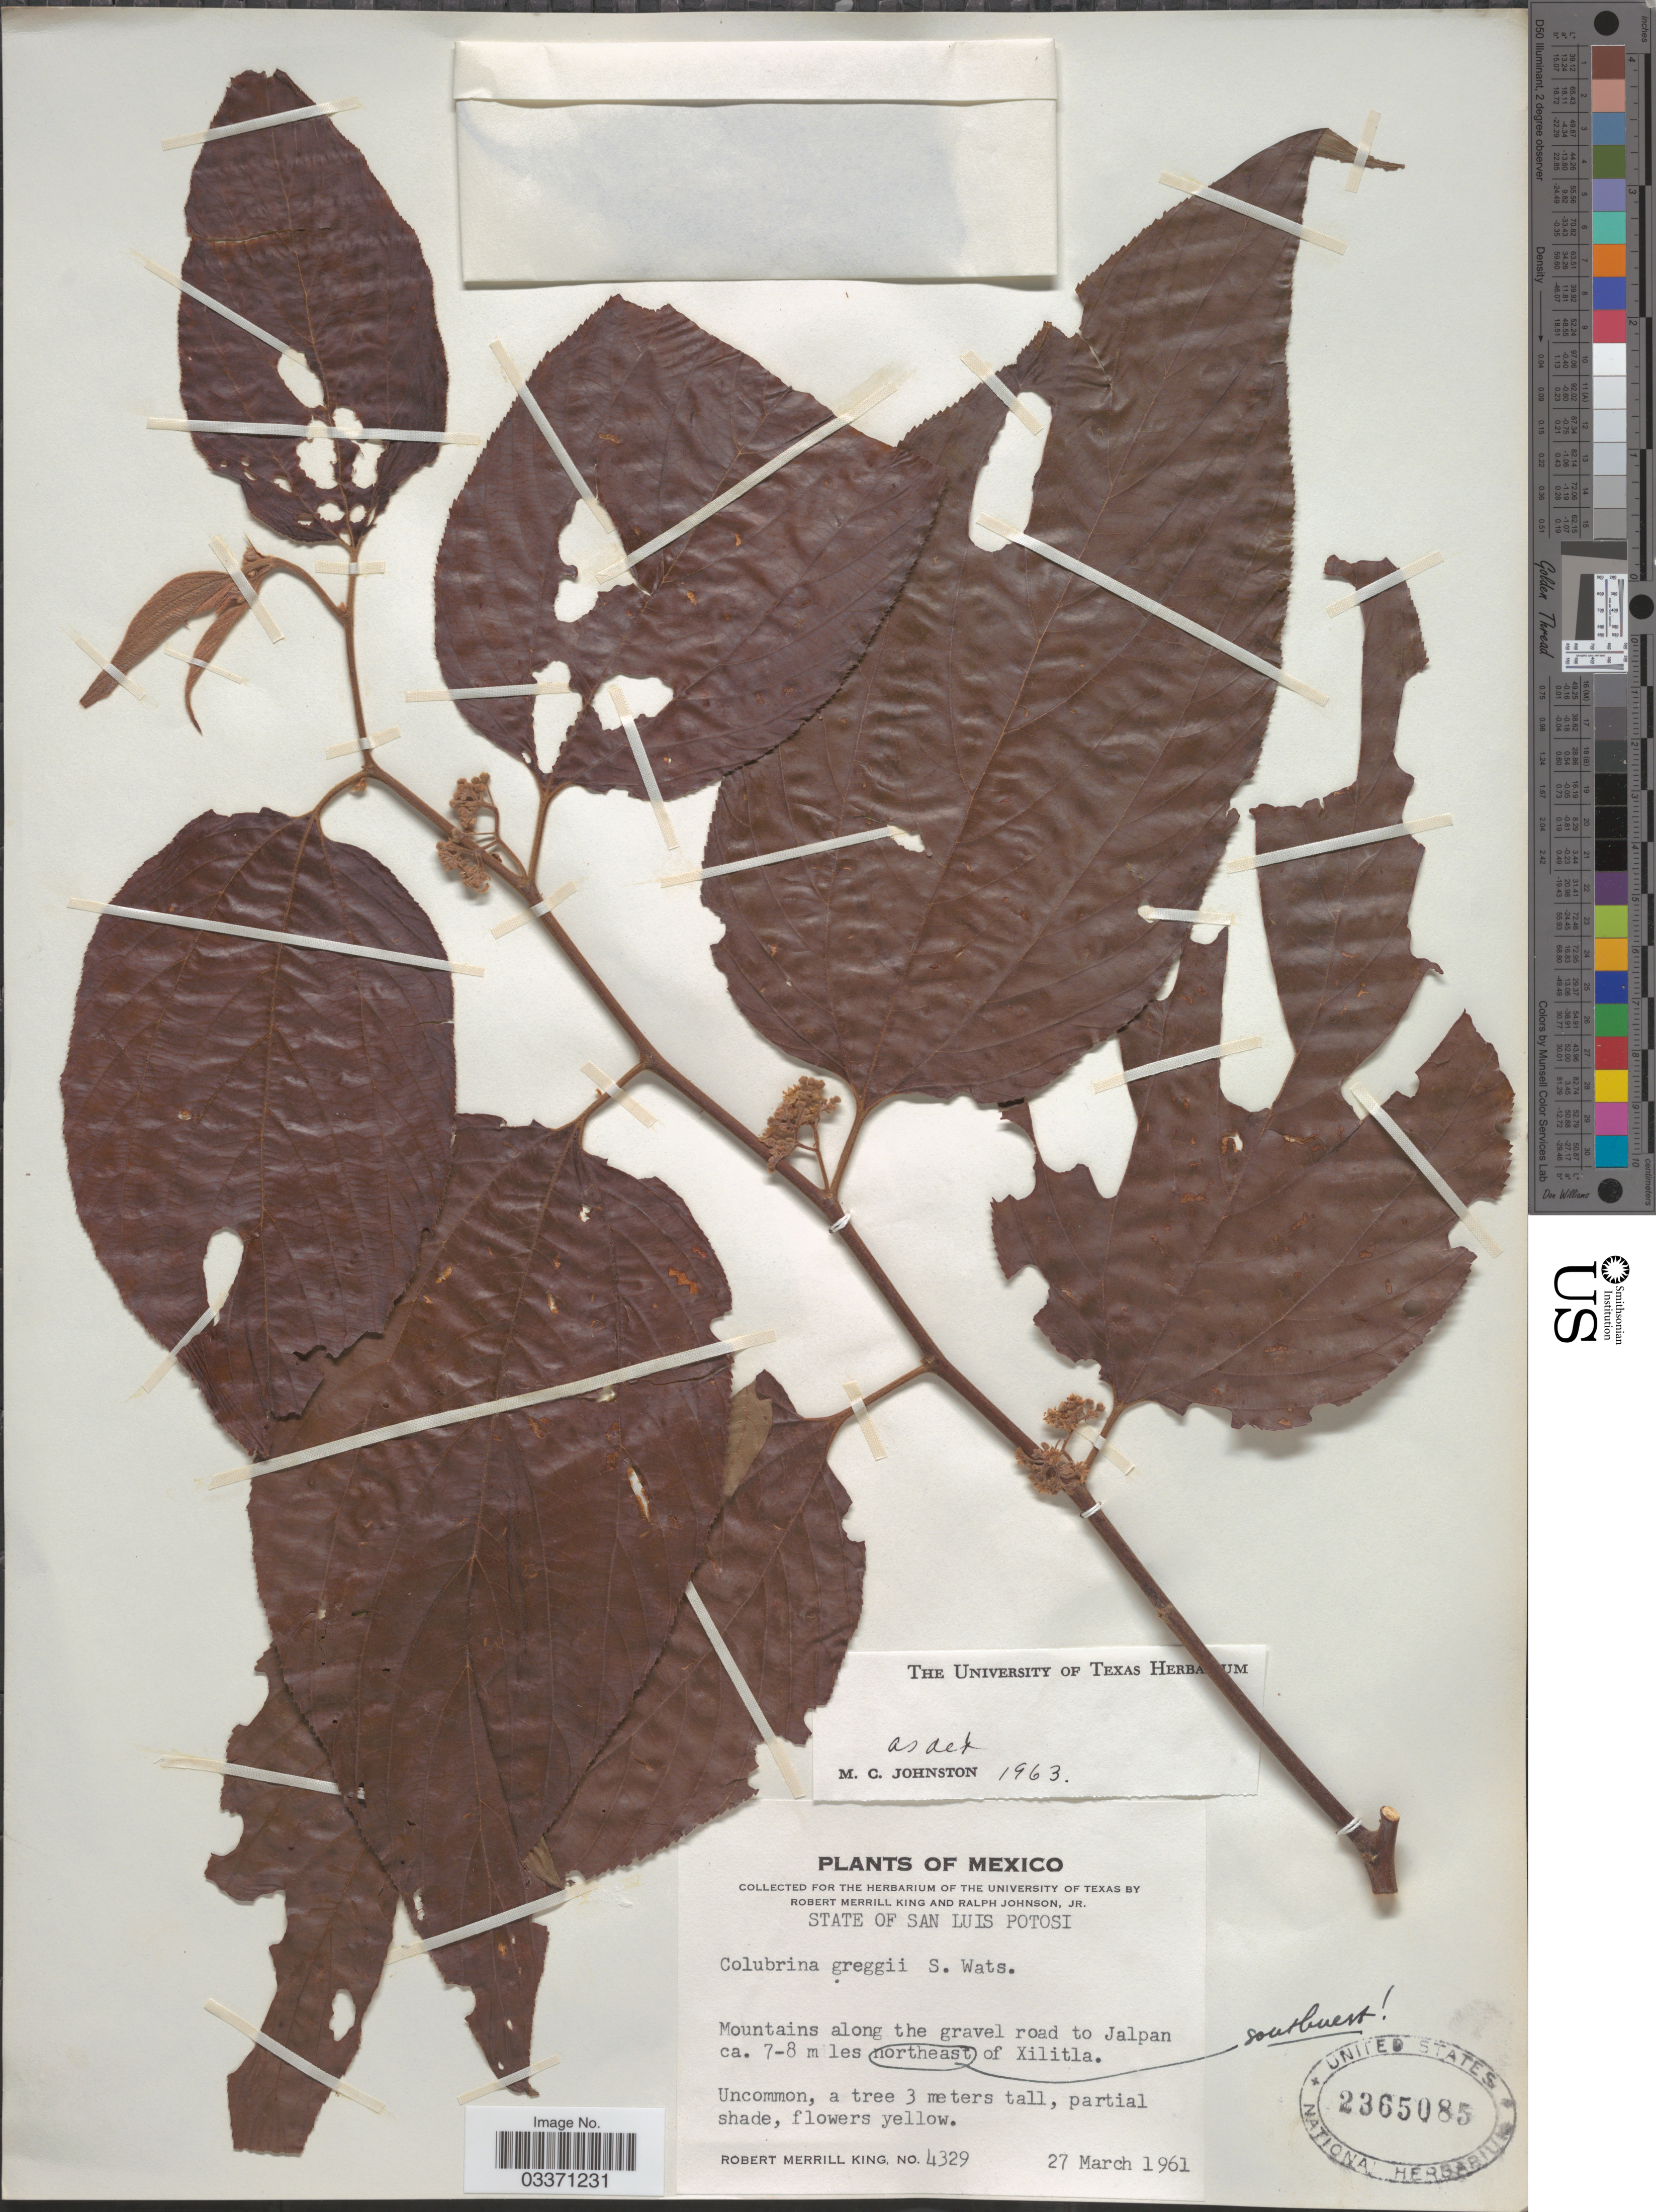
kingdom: Plantae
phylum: Tracheophyta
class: Magnoliopsida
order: Rosales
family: Rhamnaceae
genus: Colubrina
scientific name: Colubrina greggii var. greggii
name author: S. Watson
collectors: R. M. King & R. Johnson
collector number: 4329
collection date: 1961-03-27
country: Mexico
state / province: San Luis Potosí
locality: Mountains along the gravel road to Jalpan ca. 7-8 miles southwest of Xilitla.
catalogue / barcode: US 2365085